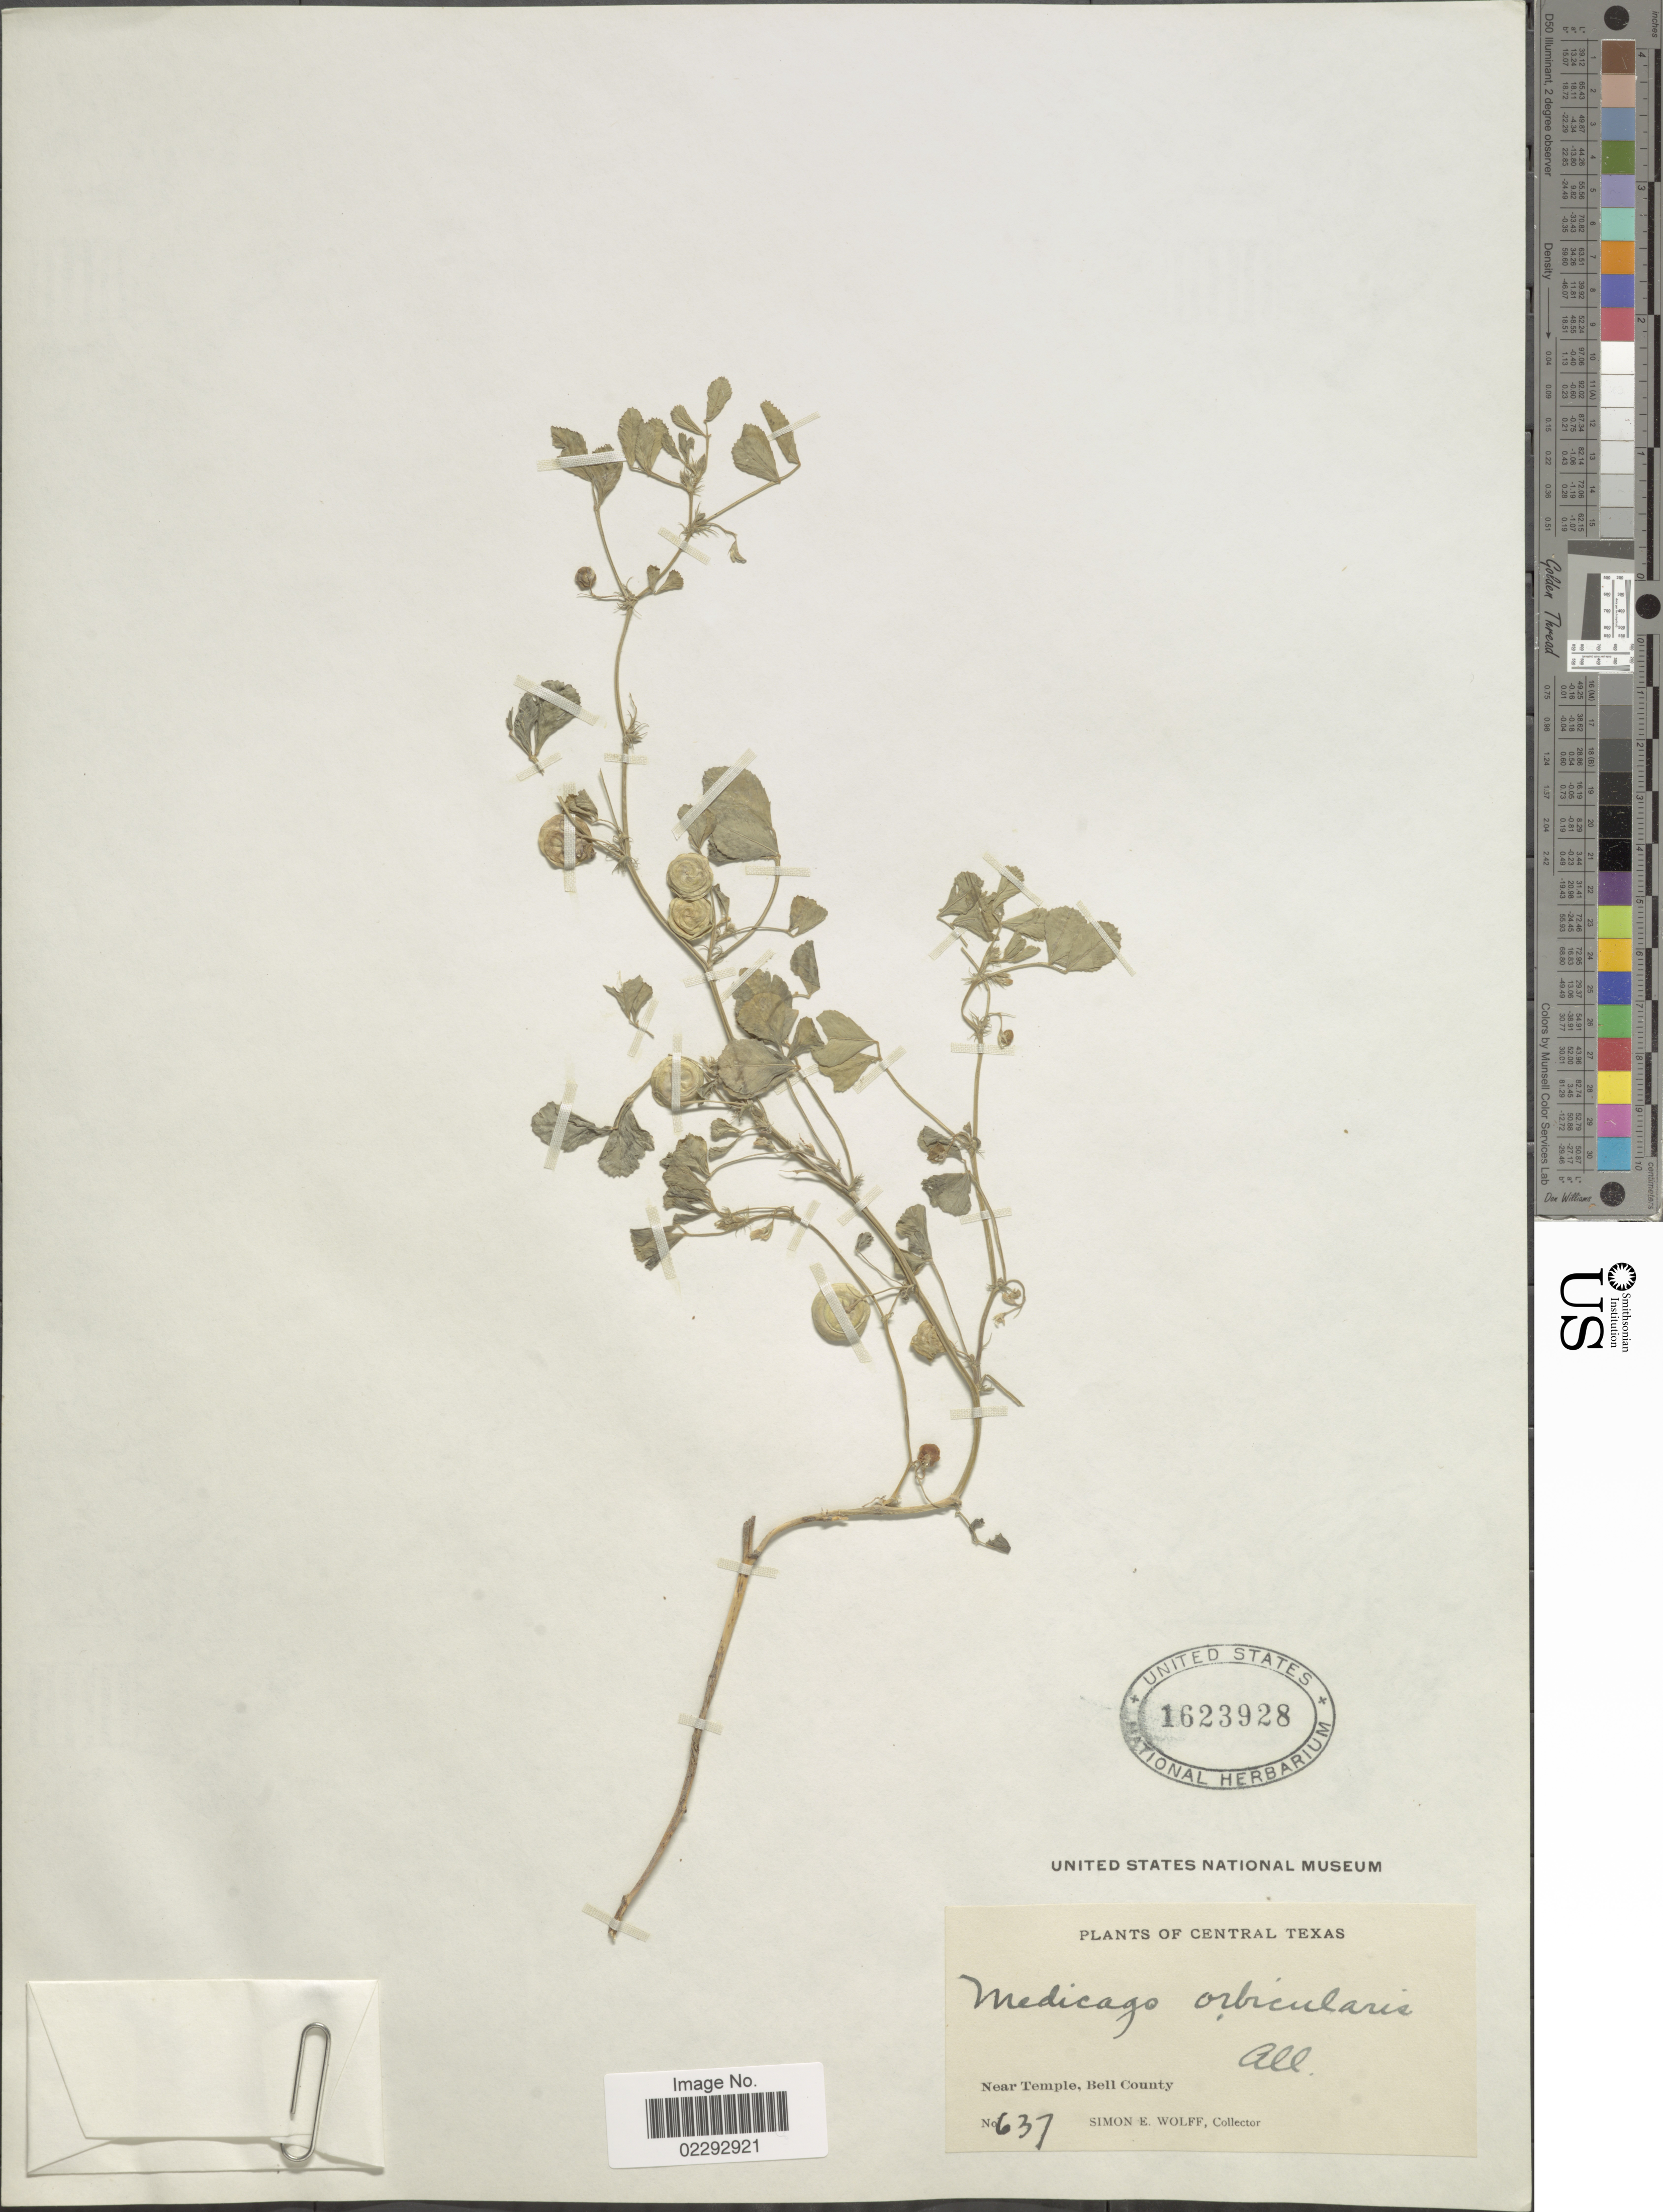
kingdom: Plantae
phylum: Tracheophyta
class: Magnoliopsida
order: Fabales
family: Fabaceae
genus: Medicago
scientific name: Medicago orbicularis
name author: (L.) Bartal.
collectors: S. E. Wolff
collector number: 637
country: United States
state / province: Texas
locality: Central Texas. Near Temple, Bell County.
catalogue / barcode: US 1623928